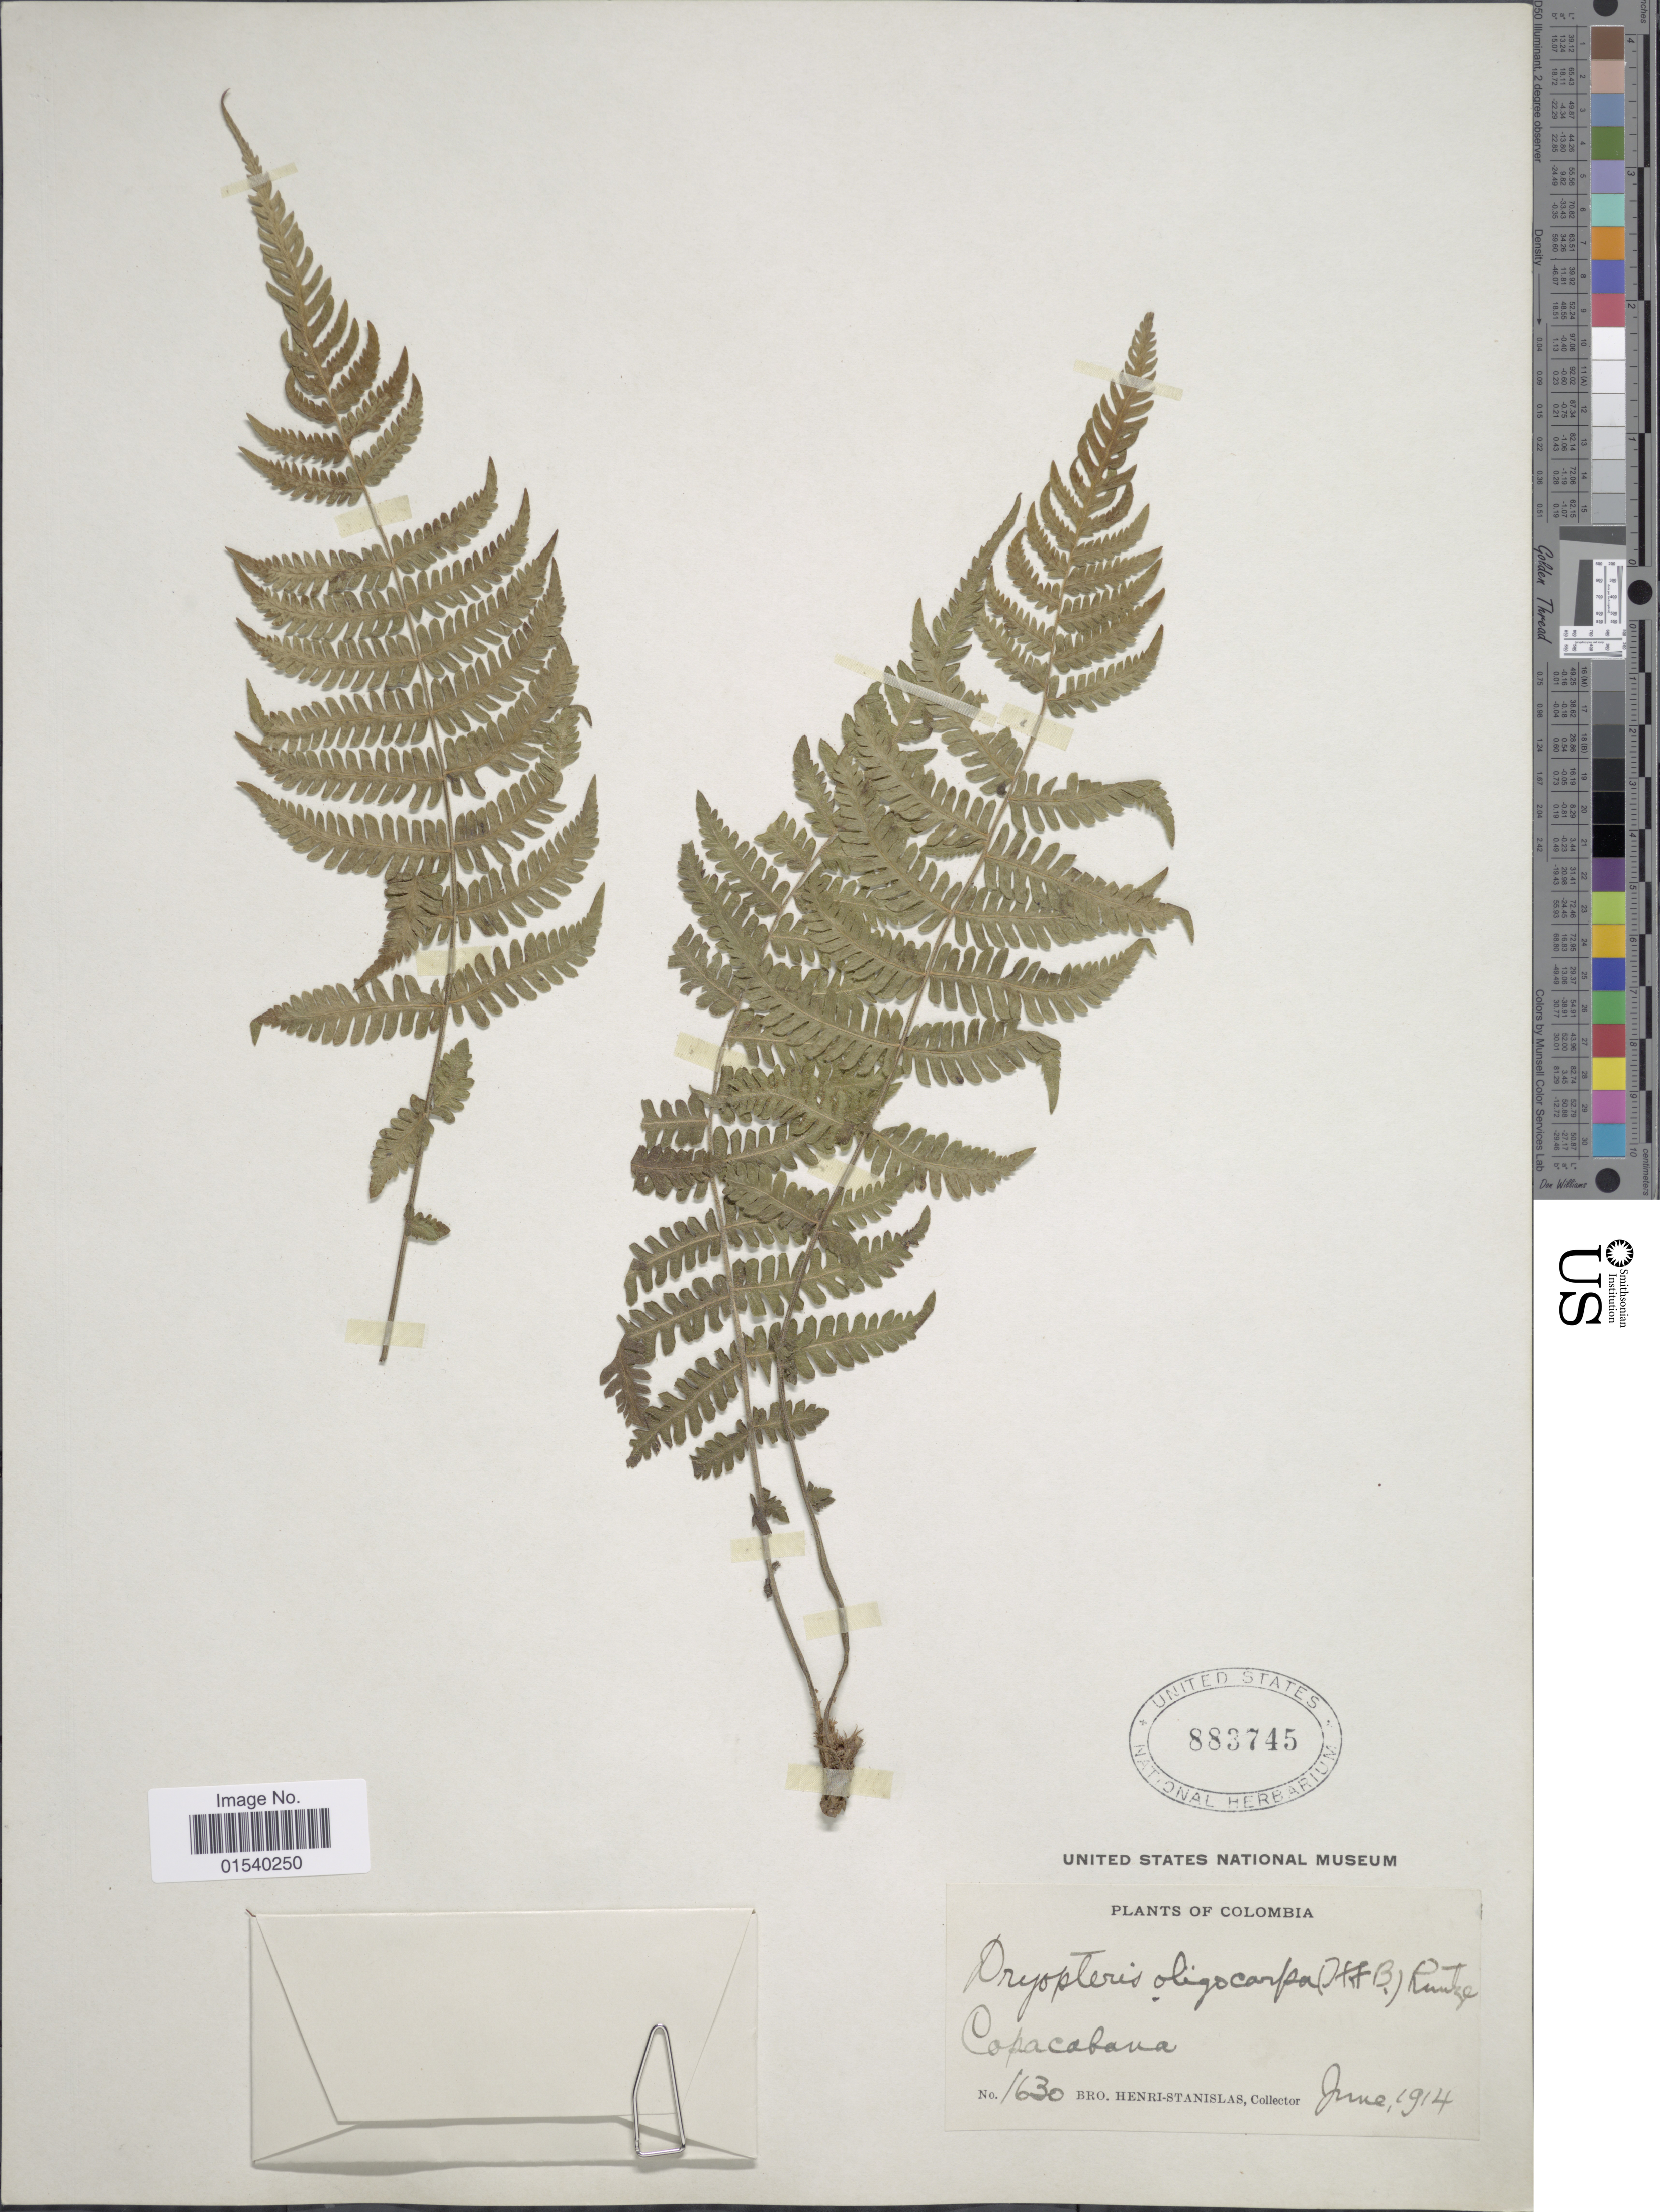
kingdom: Plantae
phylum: Tracheophyta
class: Polypodiopsida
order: Polypodiales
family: Thelypteridaceae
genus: Amauropelta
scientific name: Amauropelta oligocarpa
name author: (Humb. & Bonpl. ex Willd.) Pic. Serm.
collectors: Henri-Stanislas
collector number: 1630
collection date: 1914-06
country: Colombia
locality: Copacabana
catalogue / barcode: US 883745